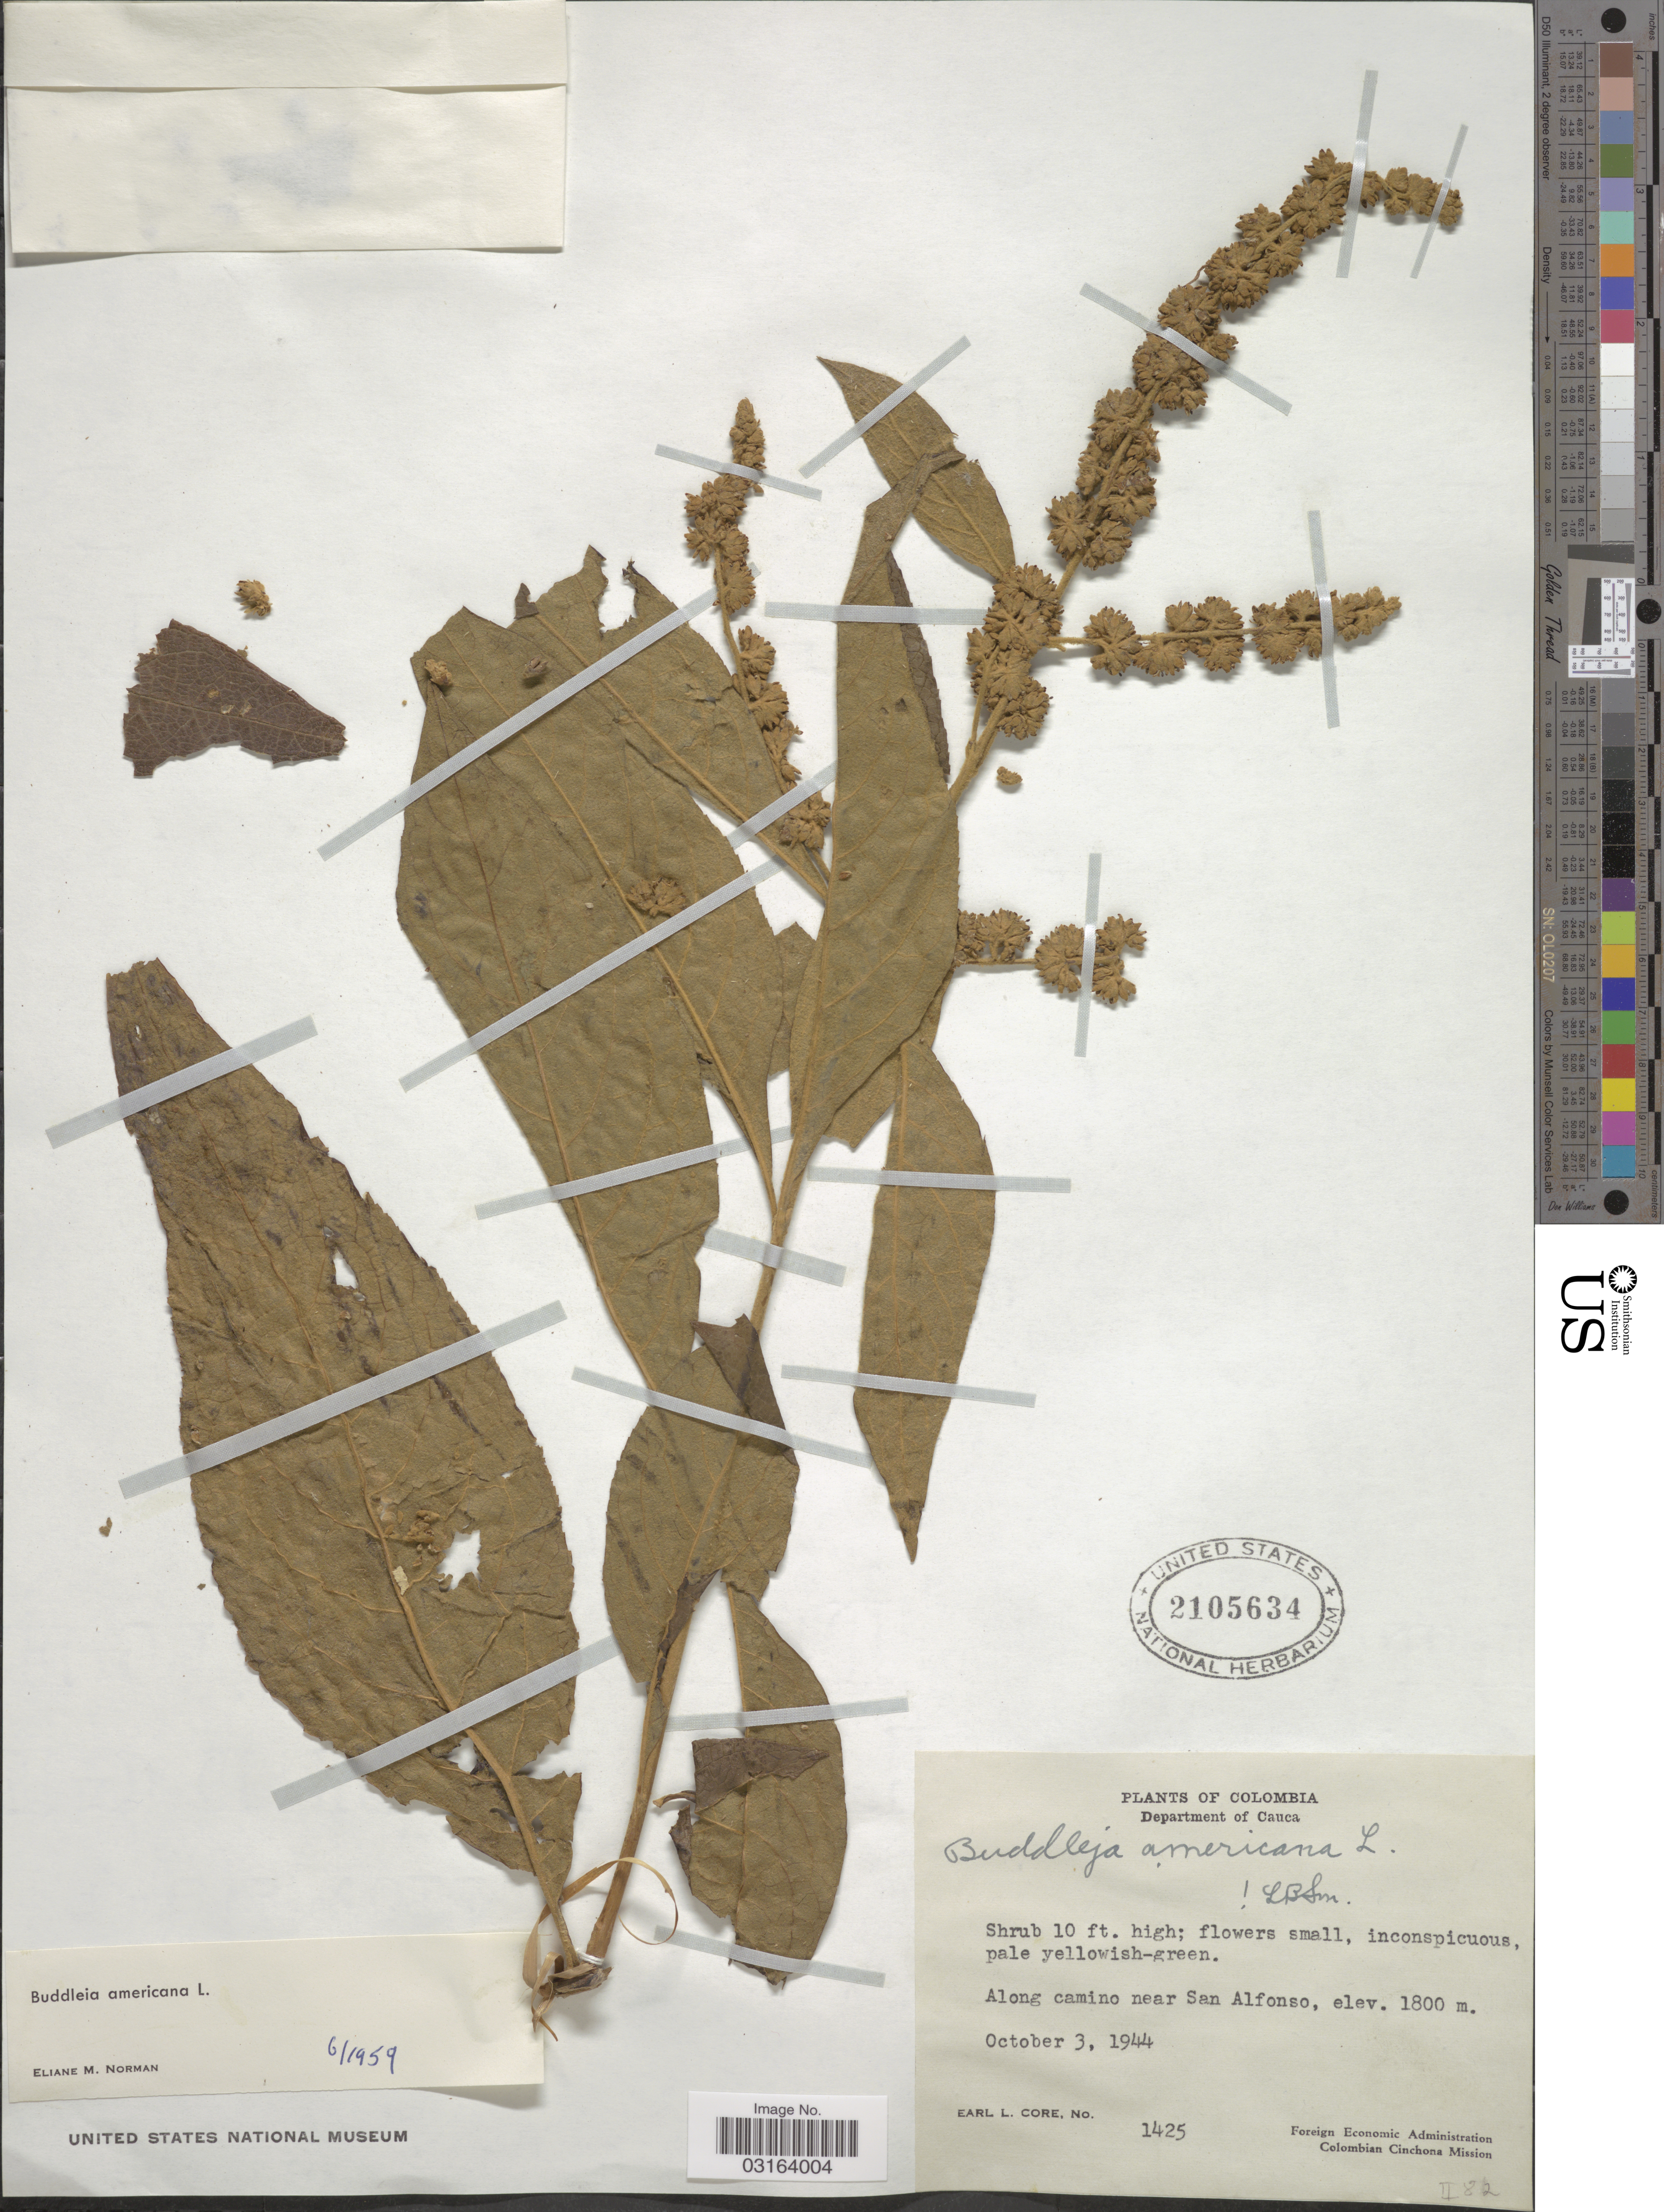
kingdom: Plantae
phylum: Tracheophyta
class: Magnoliopsida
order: Lamiales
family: Scrophulariaceae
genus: Buddleja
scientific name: Buddleja americana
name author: L.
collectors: E. L. Core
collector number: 1425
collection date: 1944-10-03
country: Colombia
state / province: Cauca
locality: Department of Cauca. Along camino near San Alfonso.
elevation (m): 1800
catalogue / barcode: US 2105634